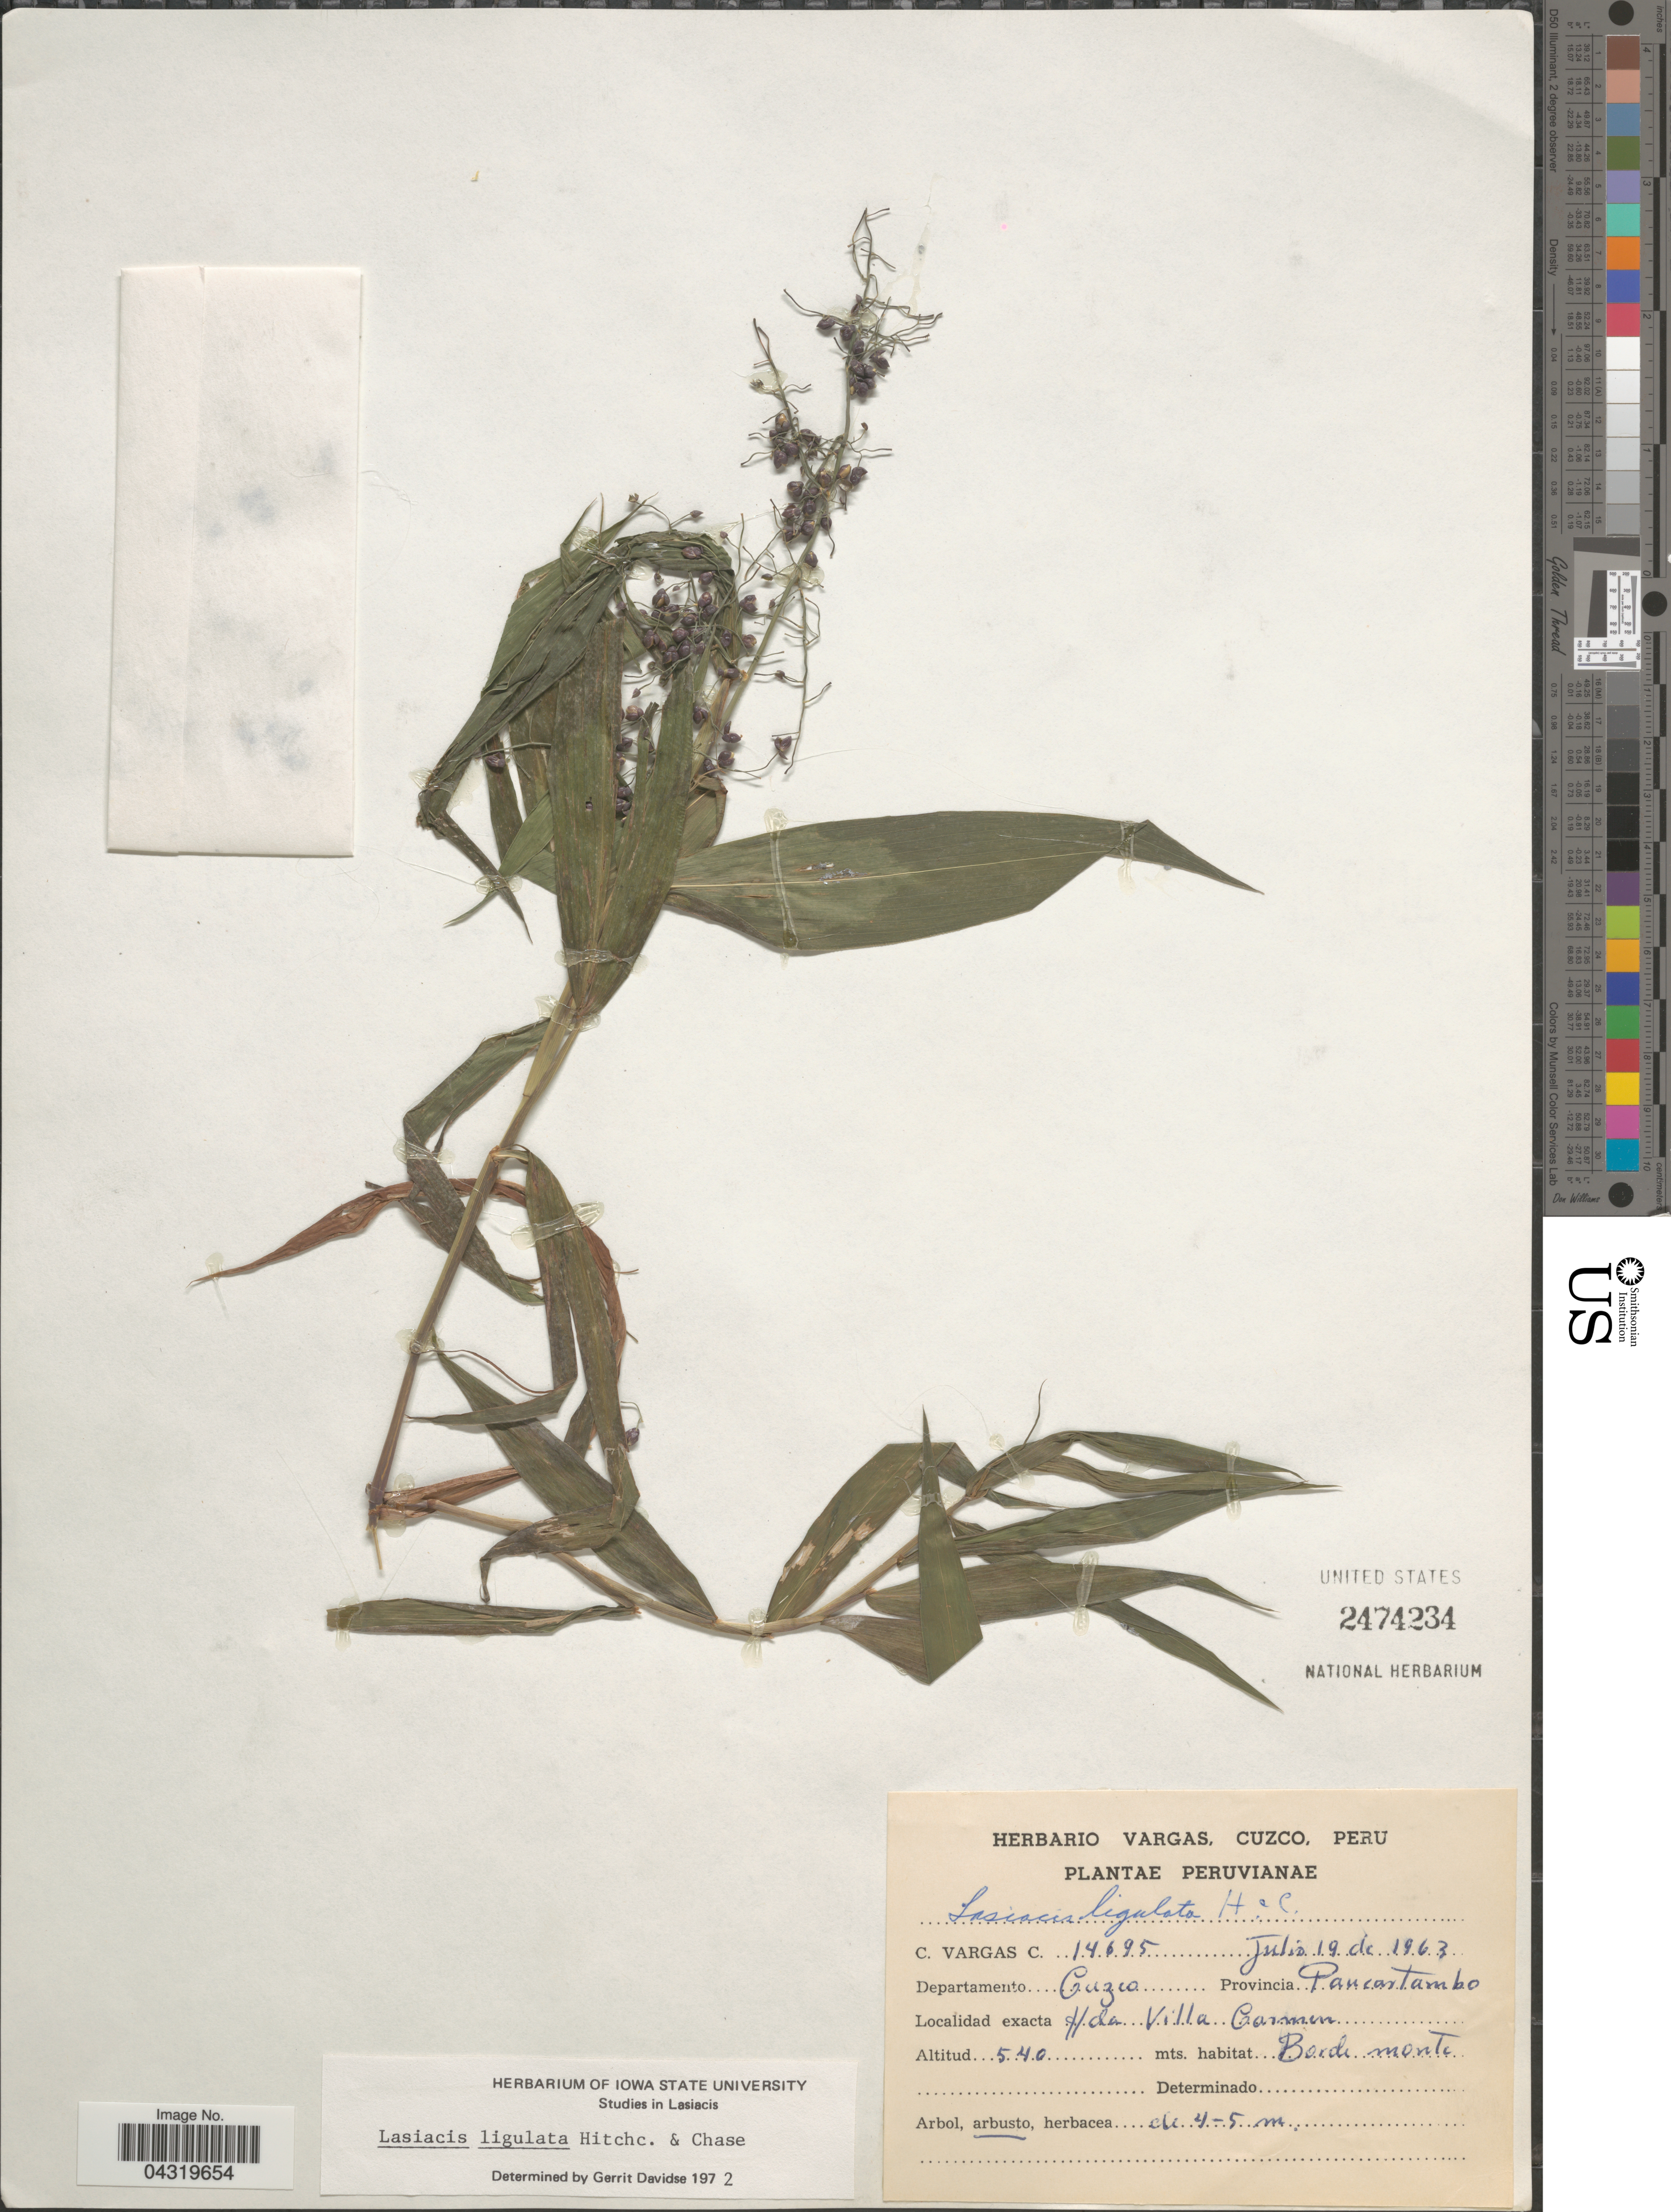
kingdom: Plantae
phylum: Tracheophyta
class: Liliopsida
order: Poales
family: Poaceae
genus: Lasiacis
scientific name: Lasiacis ligulata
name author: Hitchc. & Chase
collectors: C. Vargas Calderón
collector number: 14695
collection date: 1963-07-19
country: Peru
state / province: Cusco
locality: Departamento Cuzco. Provincia Paucartambo. Hda Villa Carmen.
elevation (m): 540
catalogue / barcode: US 2474234